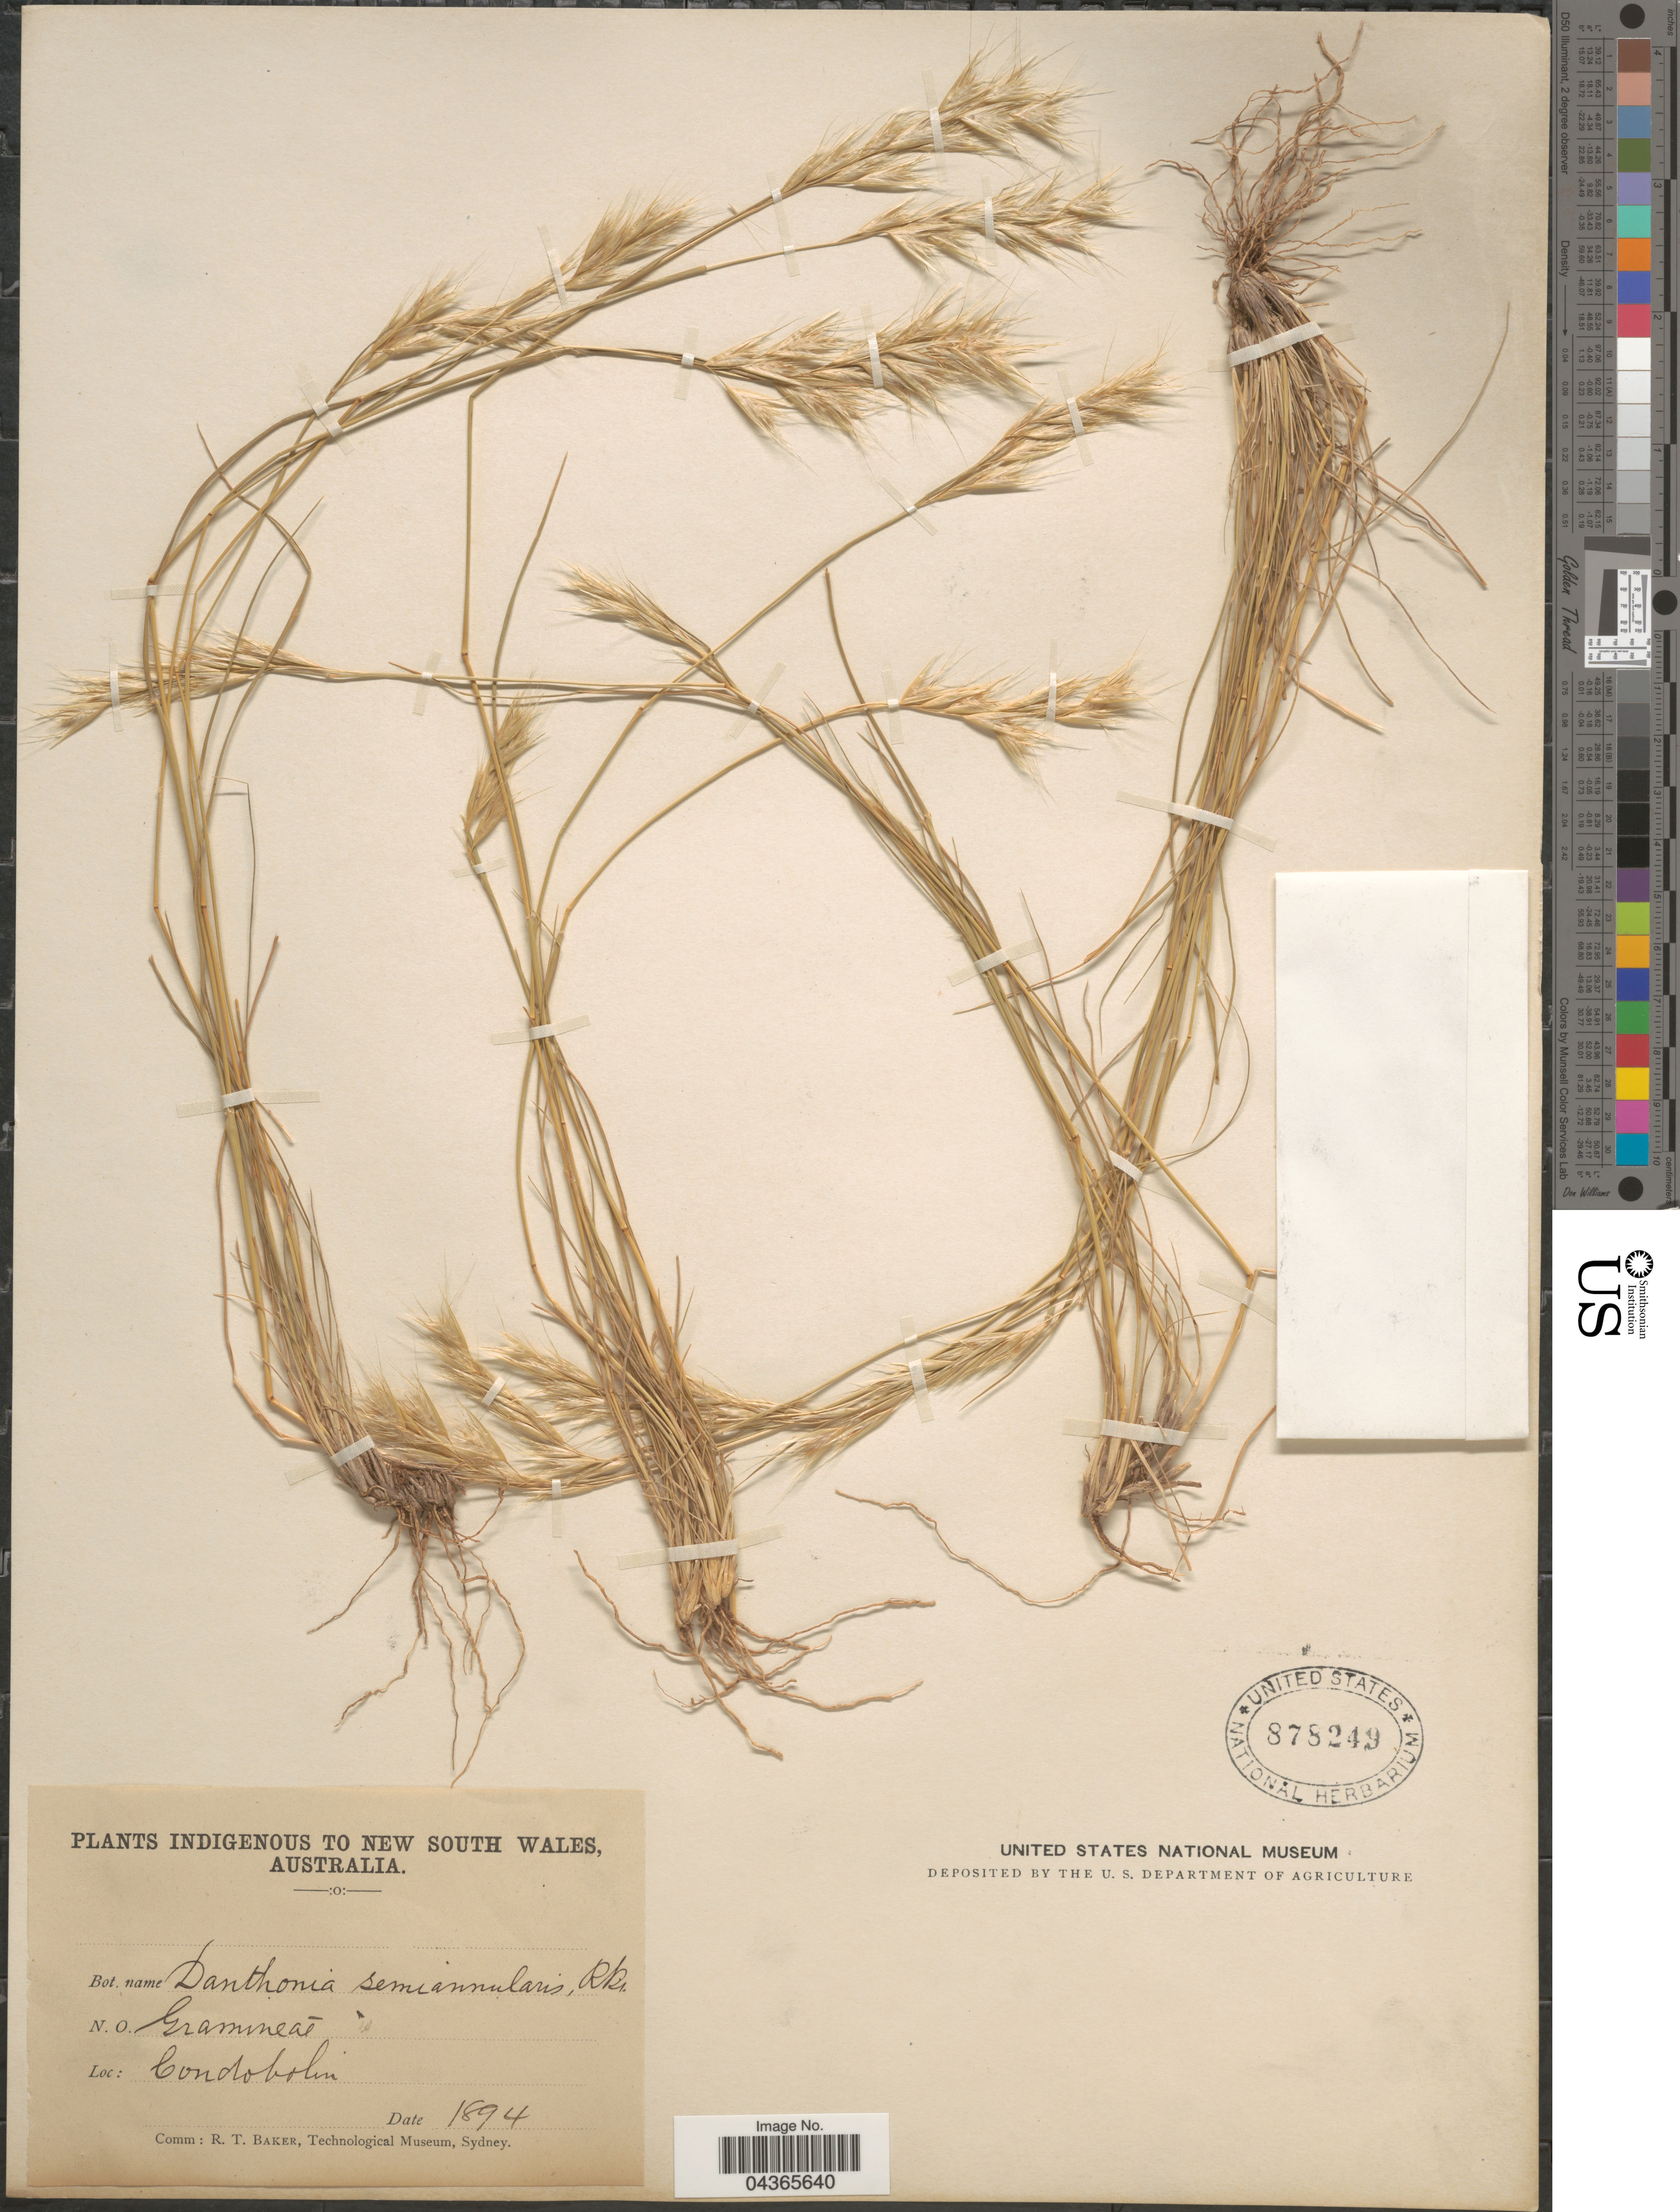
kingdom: Plantae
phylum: Tracheophyta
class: Liliopsida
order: Poales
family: Poaceae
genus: Rytidosperma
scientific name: Rytidosperma semiannulare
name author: (Labill.) Connor & Edgar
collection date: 1894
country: Australia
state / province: New South Wales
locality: Condobolin.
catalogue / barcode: US 878249